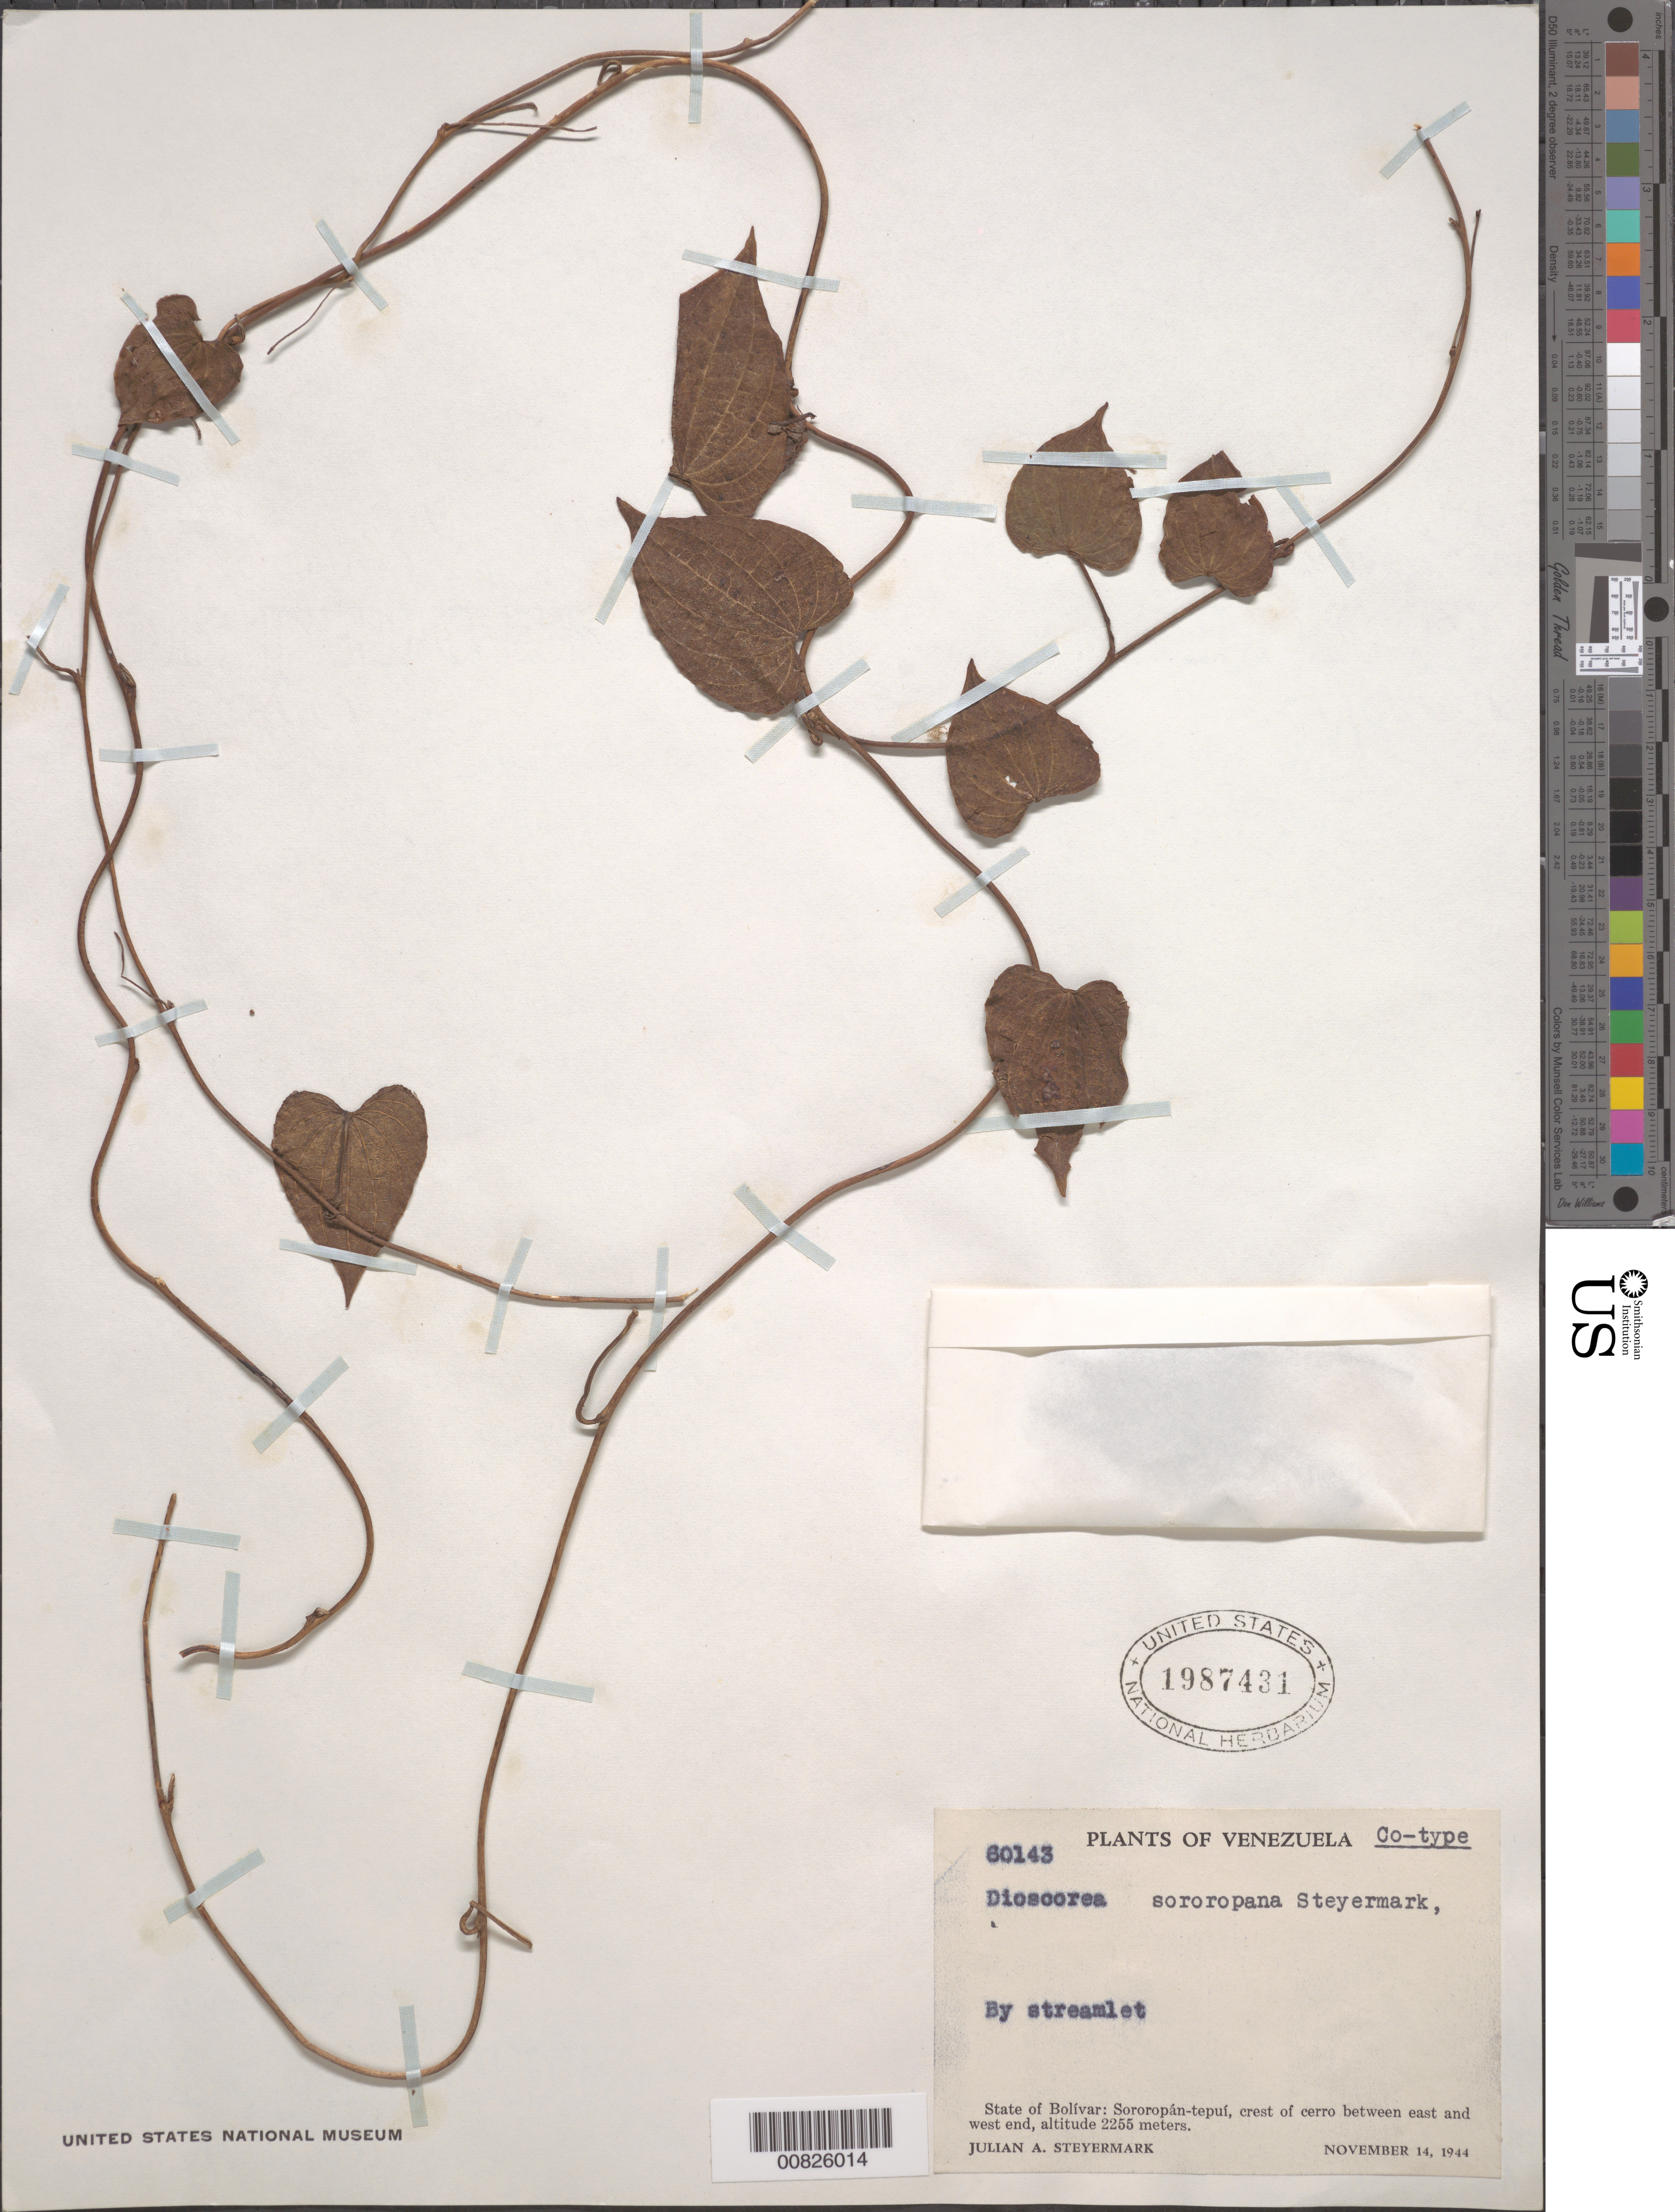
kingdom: Plantae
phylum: Tracheophyta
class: Liliopsida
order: Dioscoreales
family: Dioscoreaceae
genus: Dioscorea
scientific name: Dioscorea sororopana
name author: Steyerm.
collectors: J. Steyermark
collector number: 60143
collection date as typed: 14-Nov-44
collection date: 1944-11-14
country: Venezuela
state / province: Bolívar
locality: Sororopán-tepuí, crest of cerro between E and W end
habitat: By streamlet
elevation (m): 2255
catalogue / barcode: US 1987431